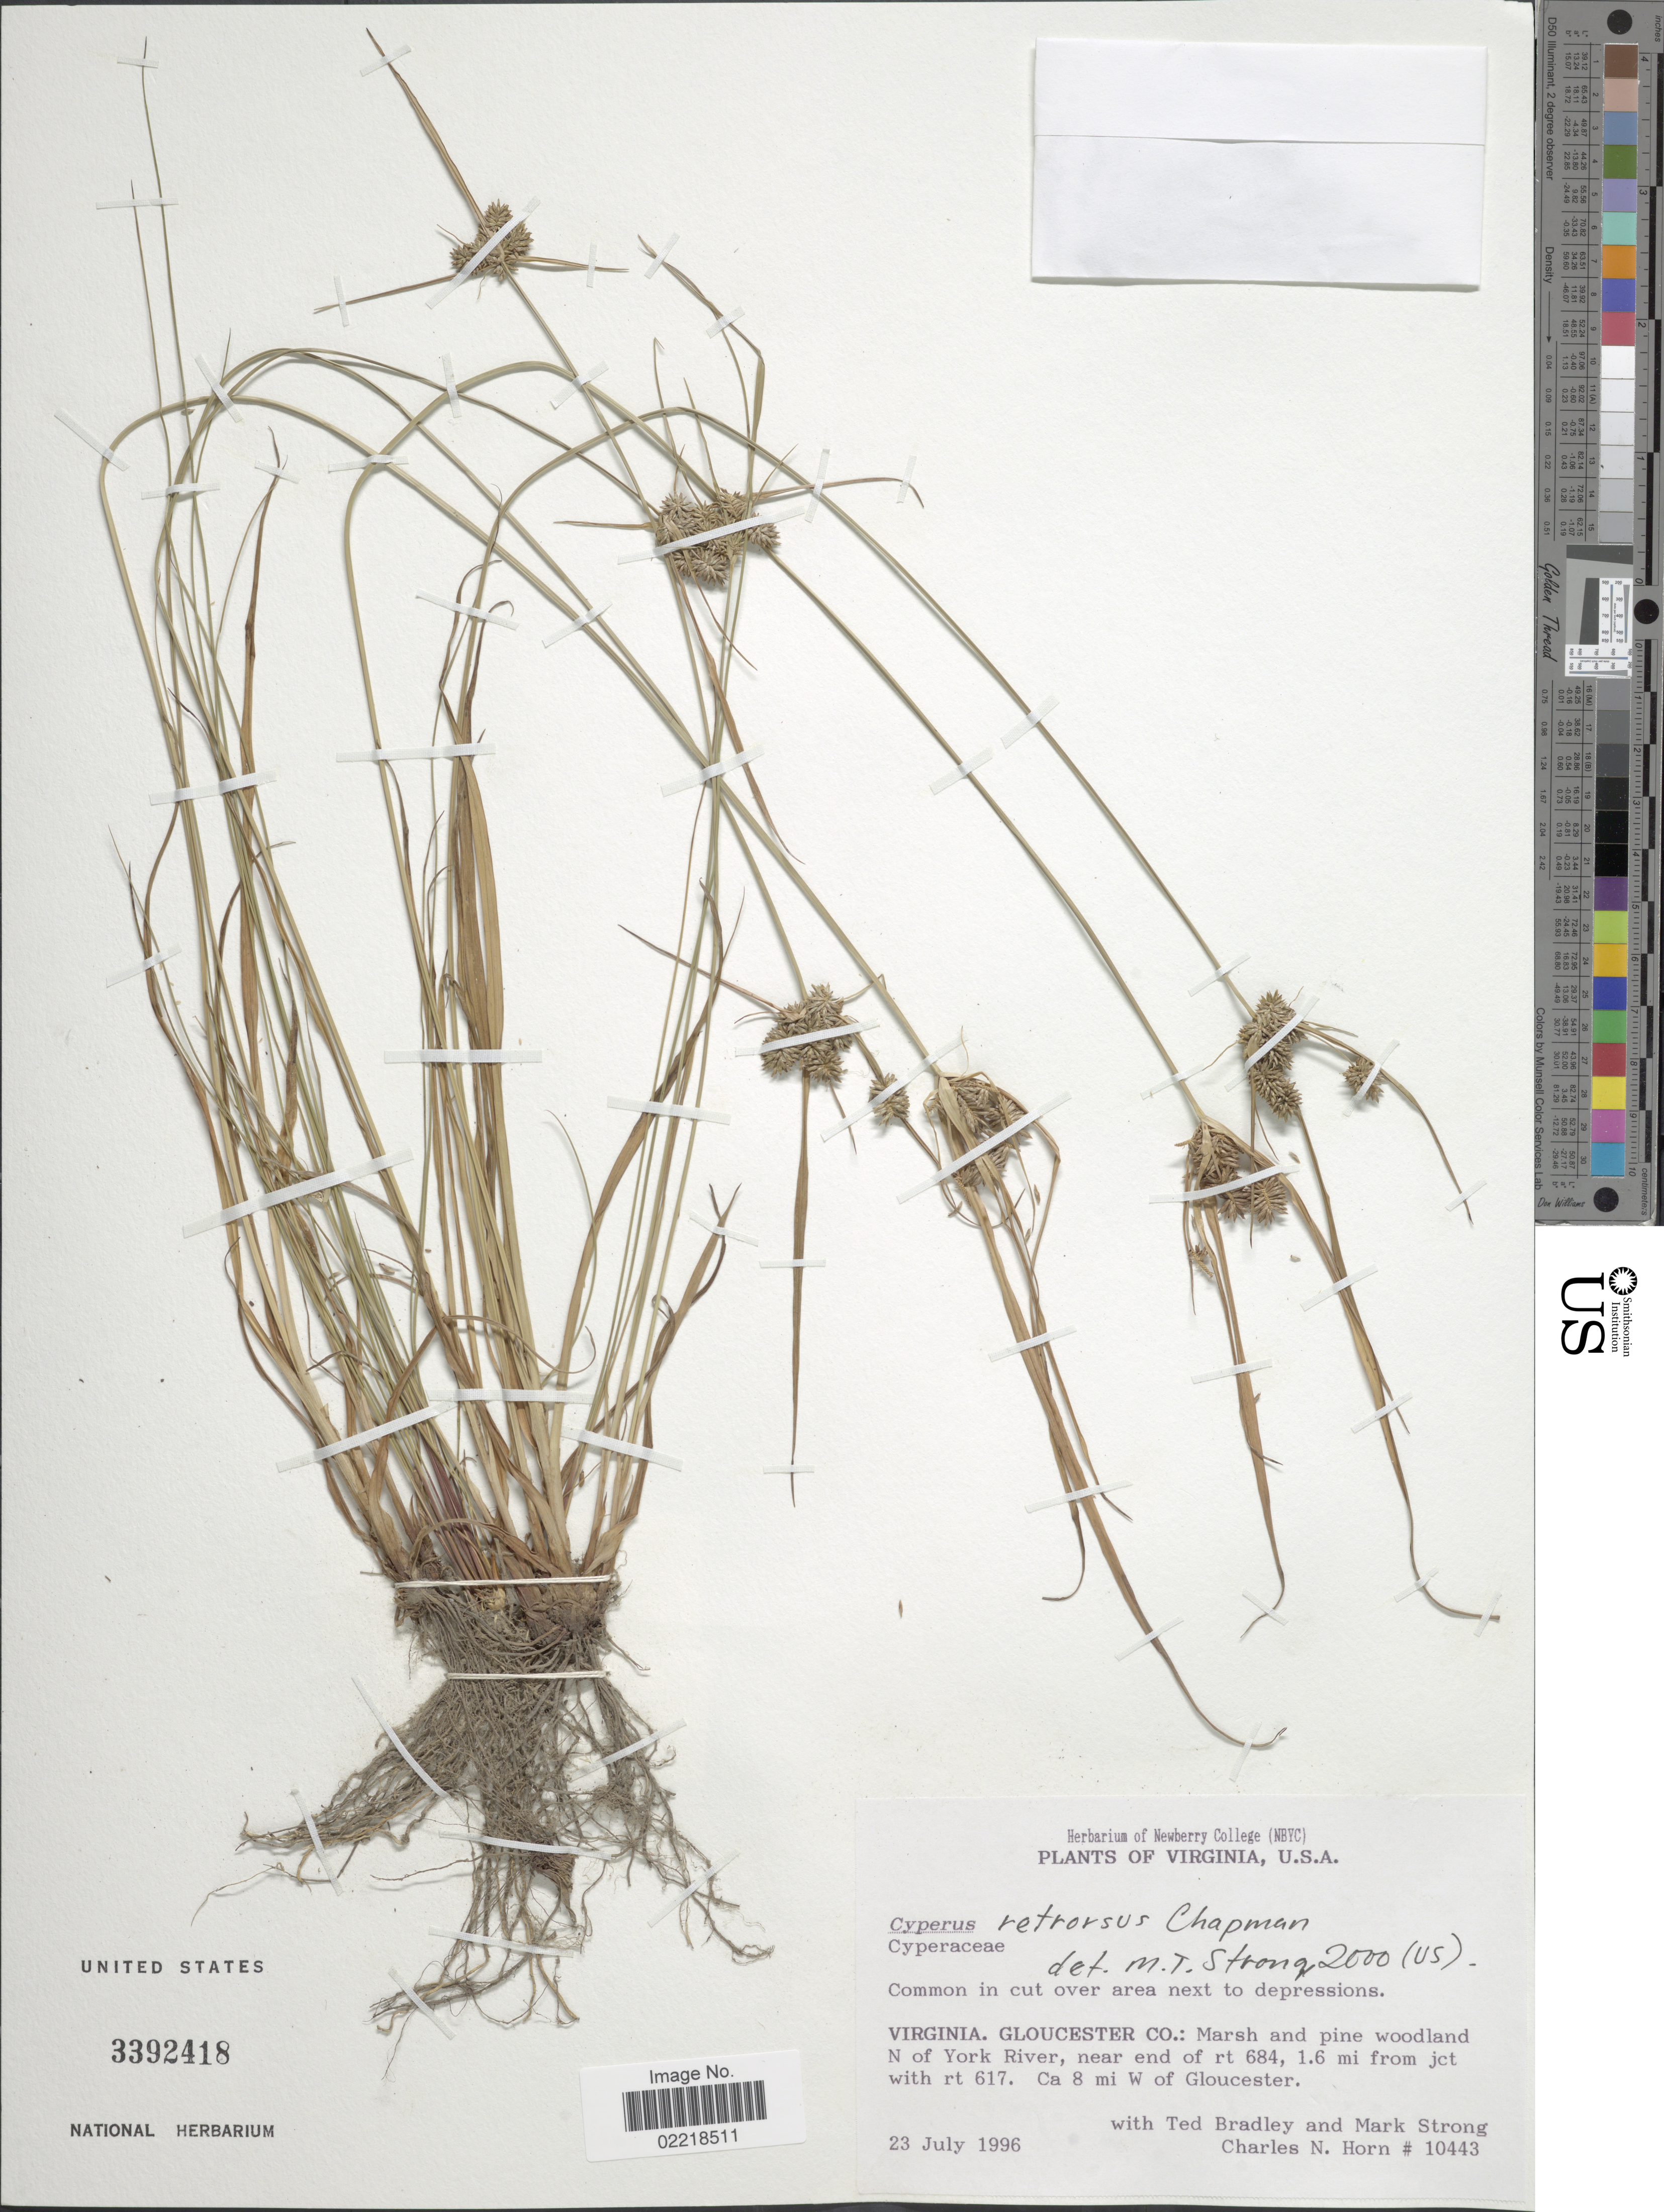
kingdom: Plantae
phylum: Tracheophyta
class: Liliopsida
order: Poales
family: Cyperaceae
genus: Cyperus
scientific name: Cyperus retrorsus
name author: Chapm.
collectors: T. Bradley, M. Strong & C. N. Horn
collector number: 10443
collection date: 1996-07-23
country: United States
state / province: Virginia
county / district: Gloucester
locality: Marsh and pine woodland N of York River, near end of rt 684, 1.6 mi from jct with rt 617, ca 8 mi W of Gloucester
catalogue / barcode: US 3392418